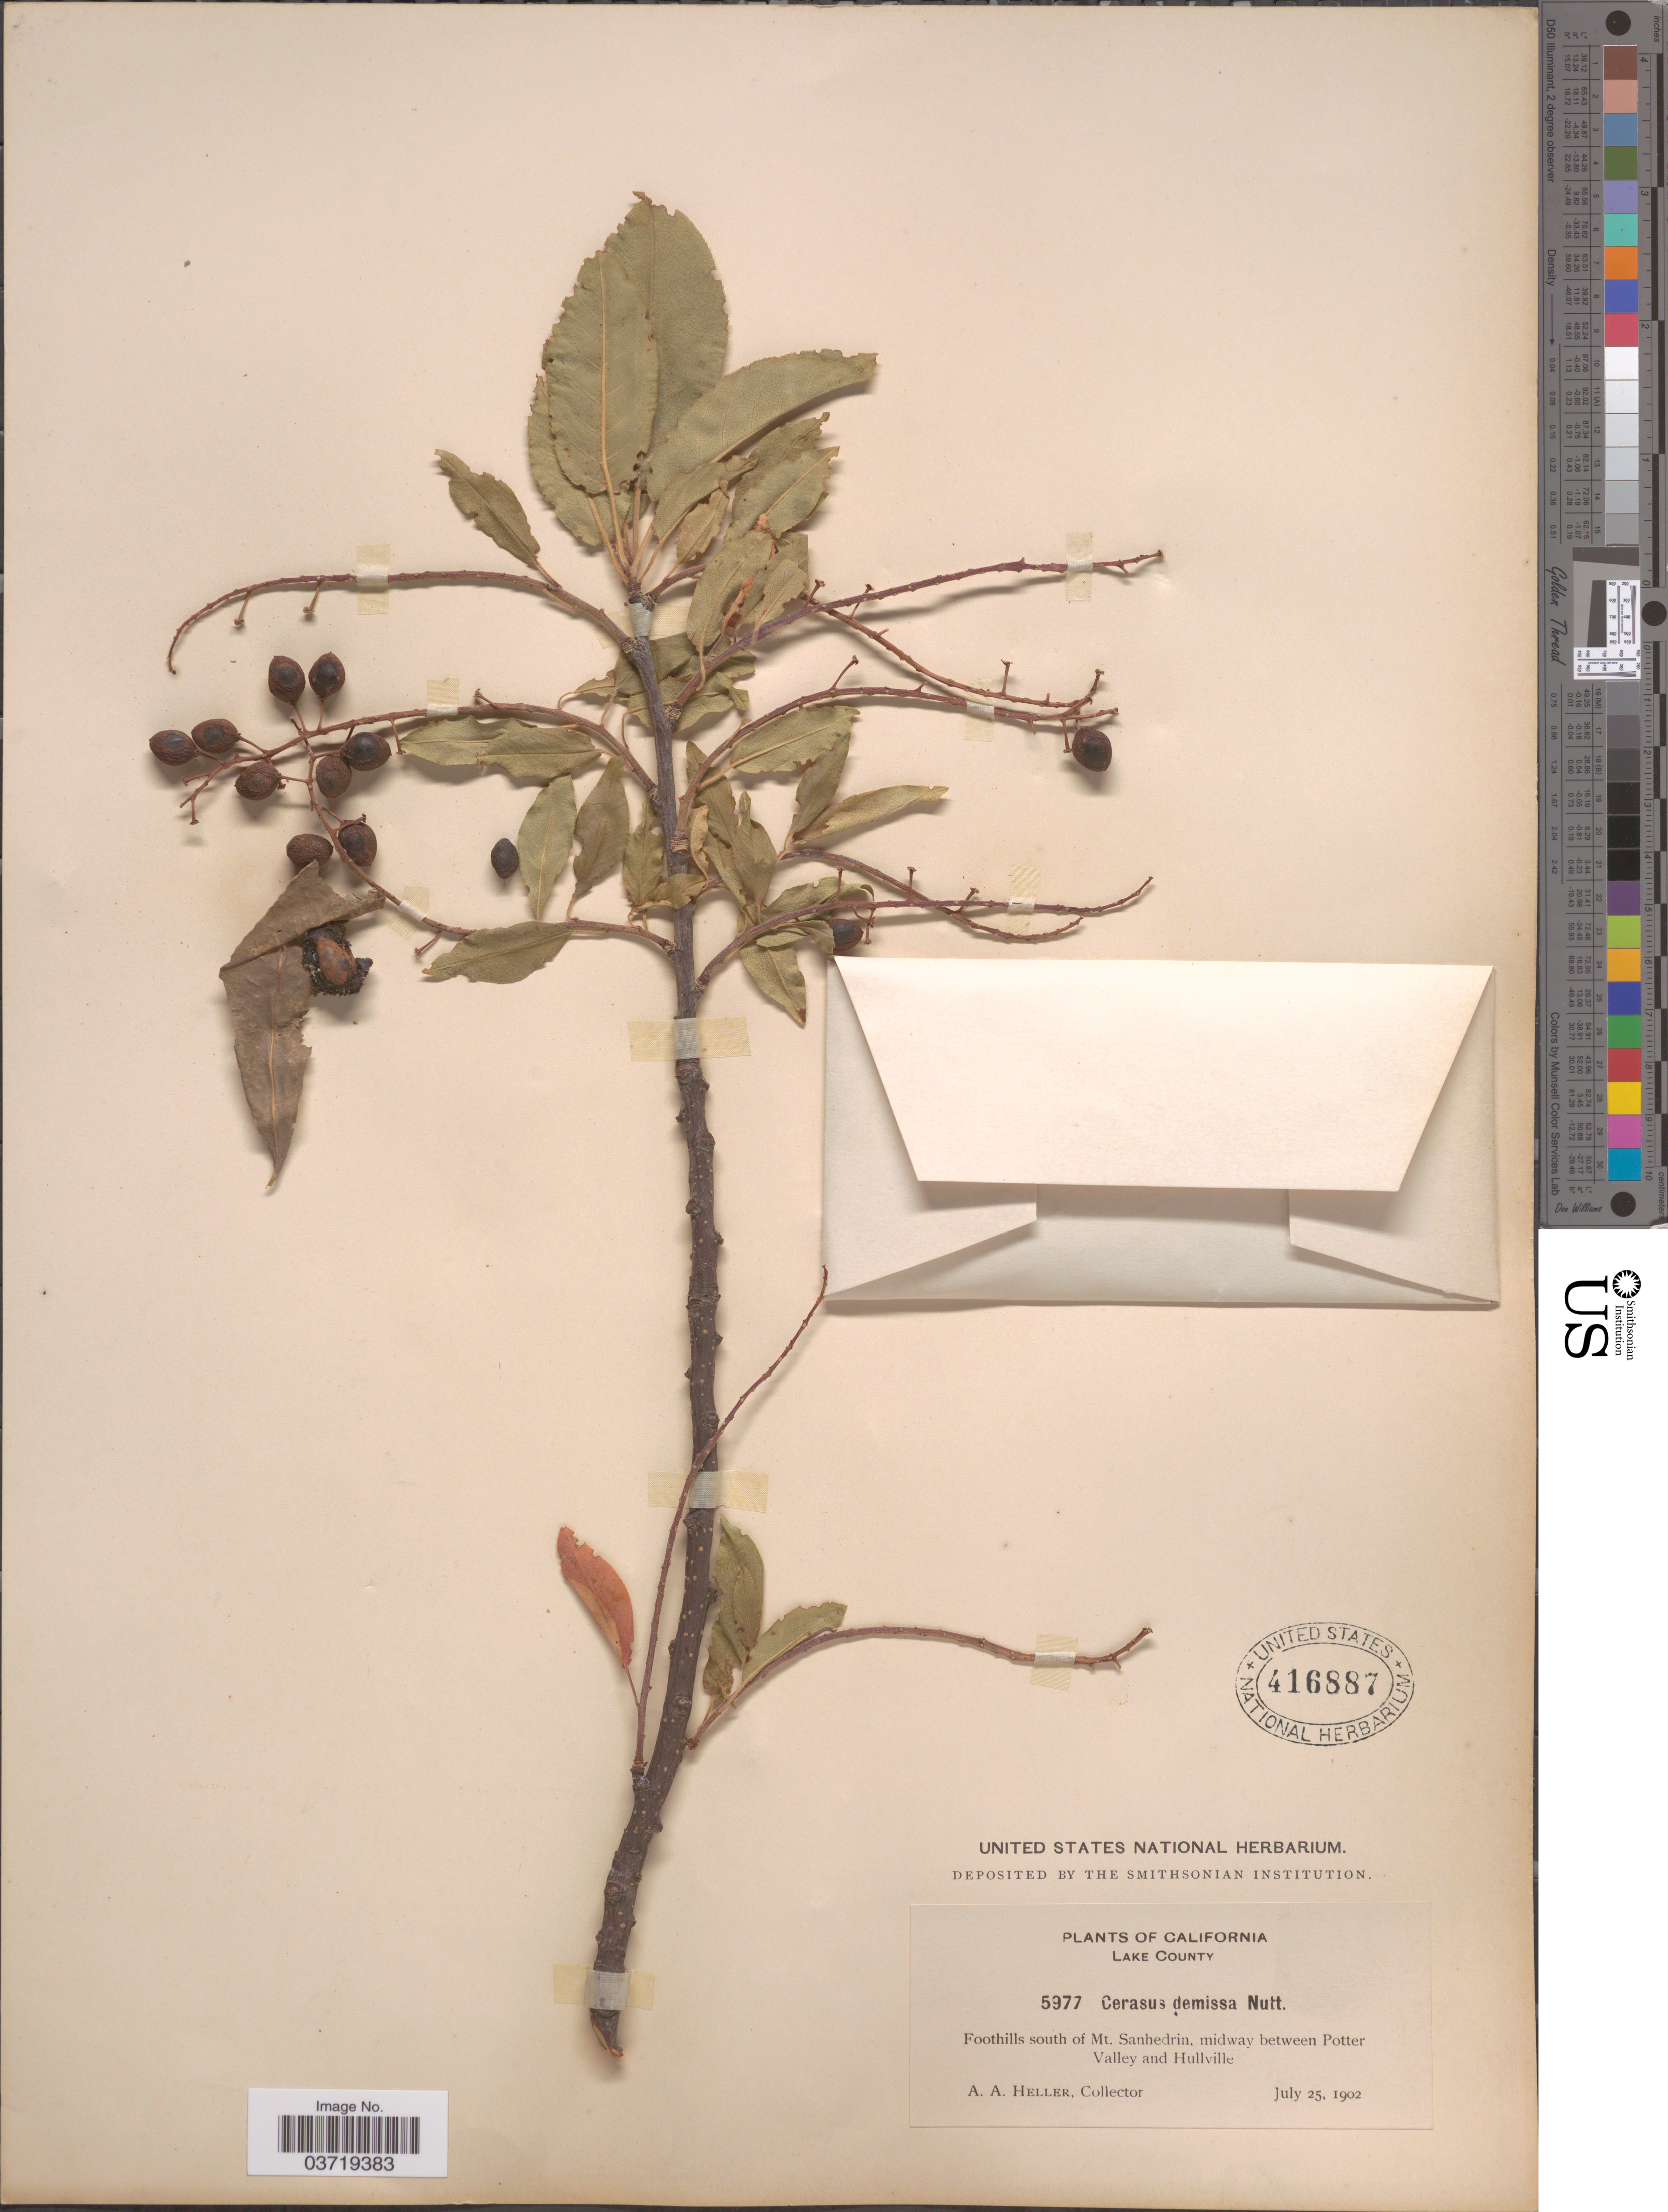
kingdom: Plantae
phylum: Tracheophyta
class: Magnoliopsida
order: Rosales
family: Rosaceae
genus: Prunus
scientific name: Prunus virginiana var. demissa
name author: (Nutt.) Torr.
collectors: A. A. Heller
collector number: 5977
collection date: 1902-07-25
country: United States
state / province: California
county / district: Lake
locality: Lake County. Foothills south of Mt. Sanhedrin, midway between Potter Valley and Hullville.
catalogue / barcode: US 416887